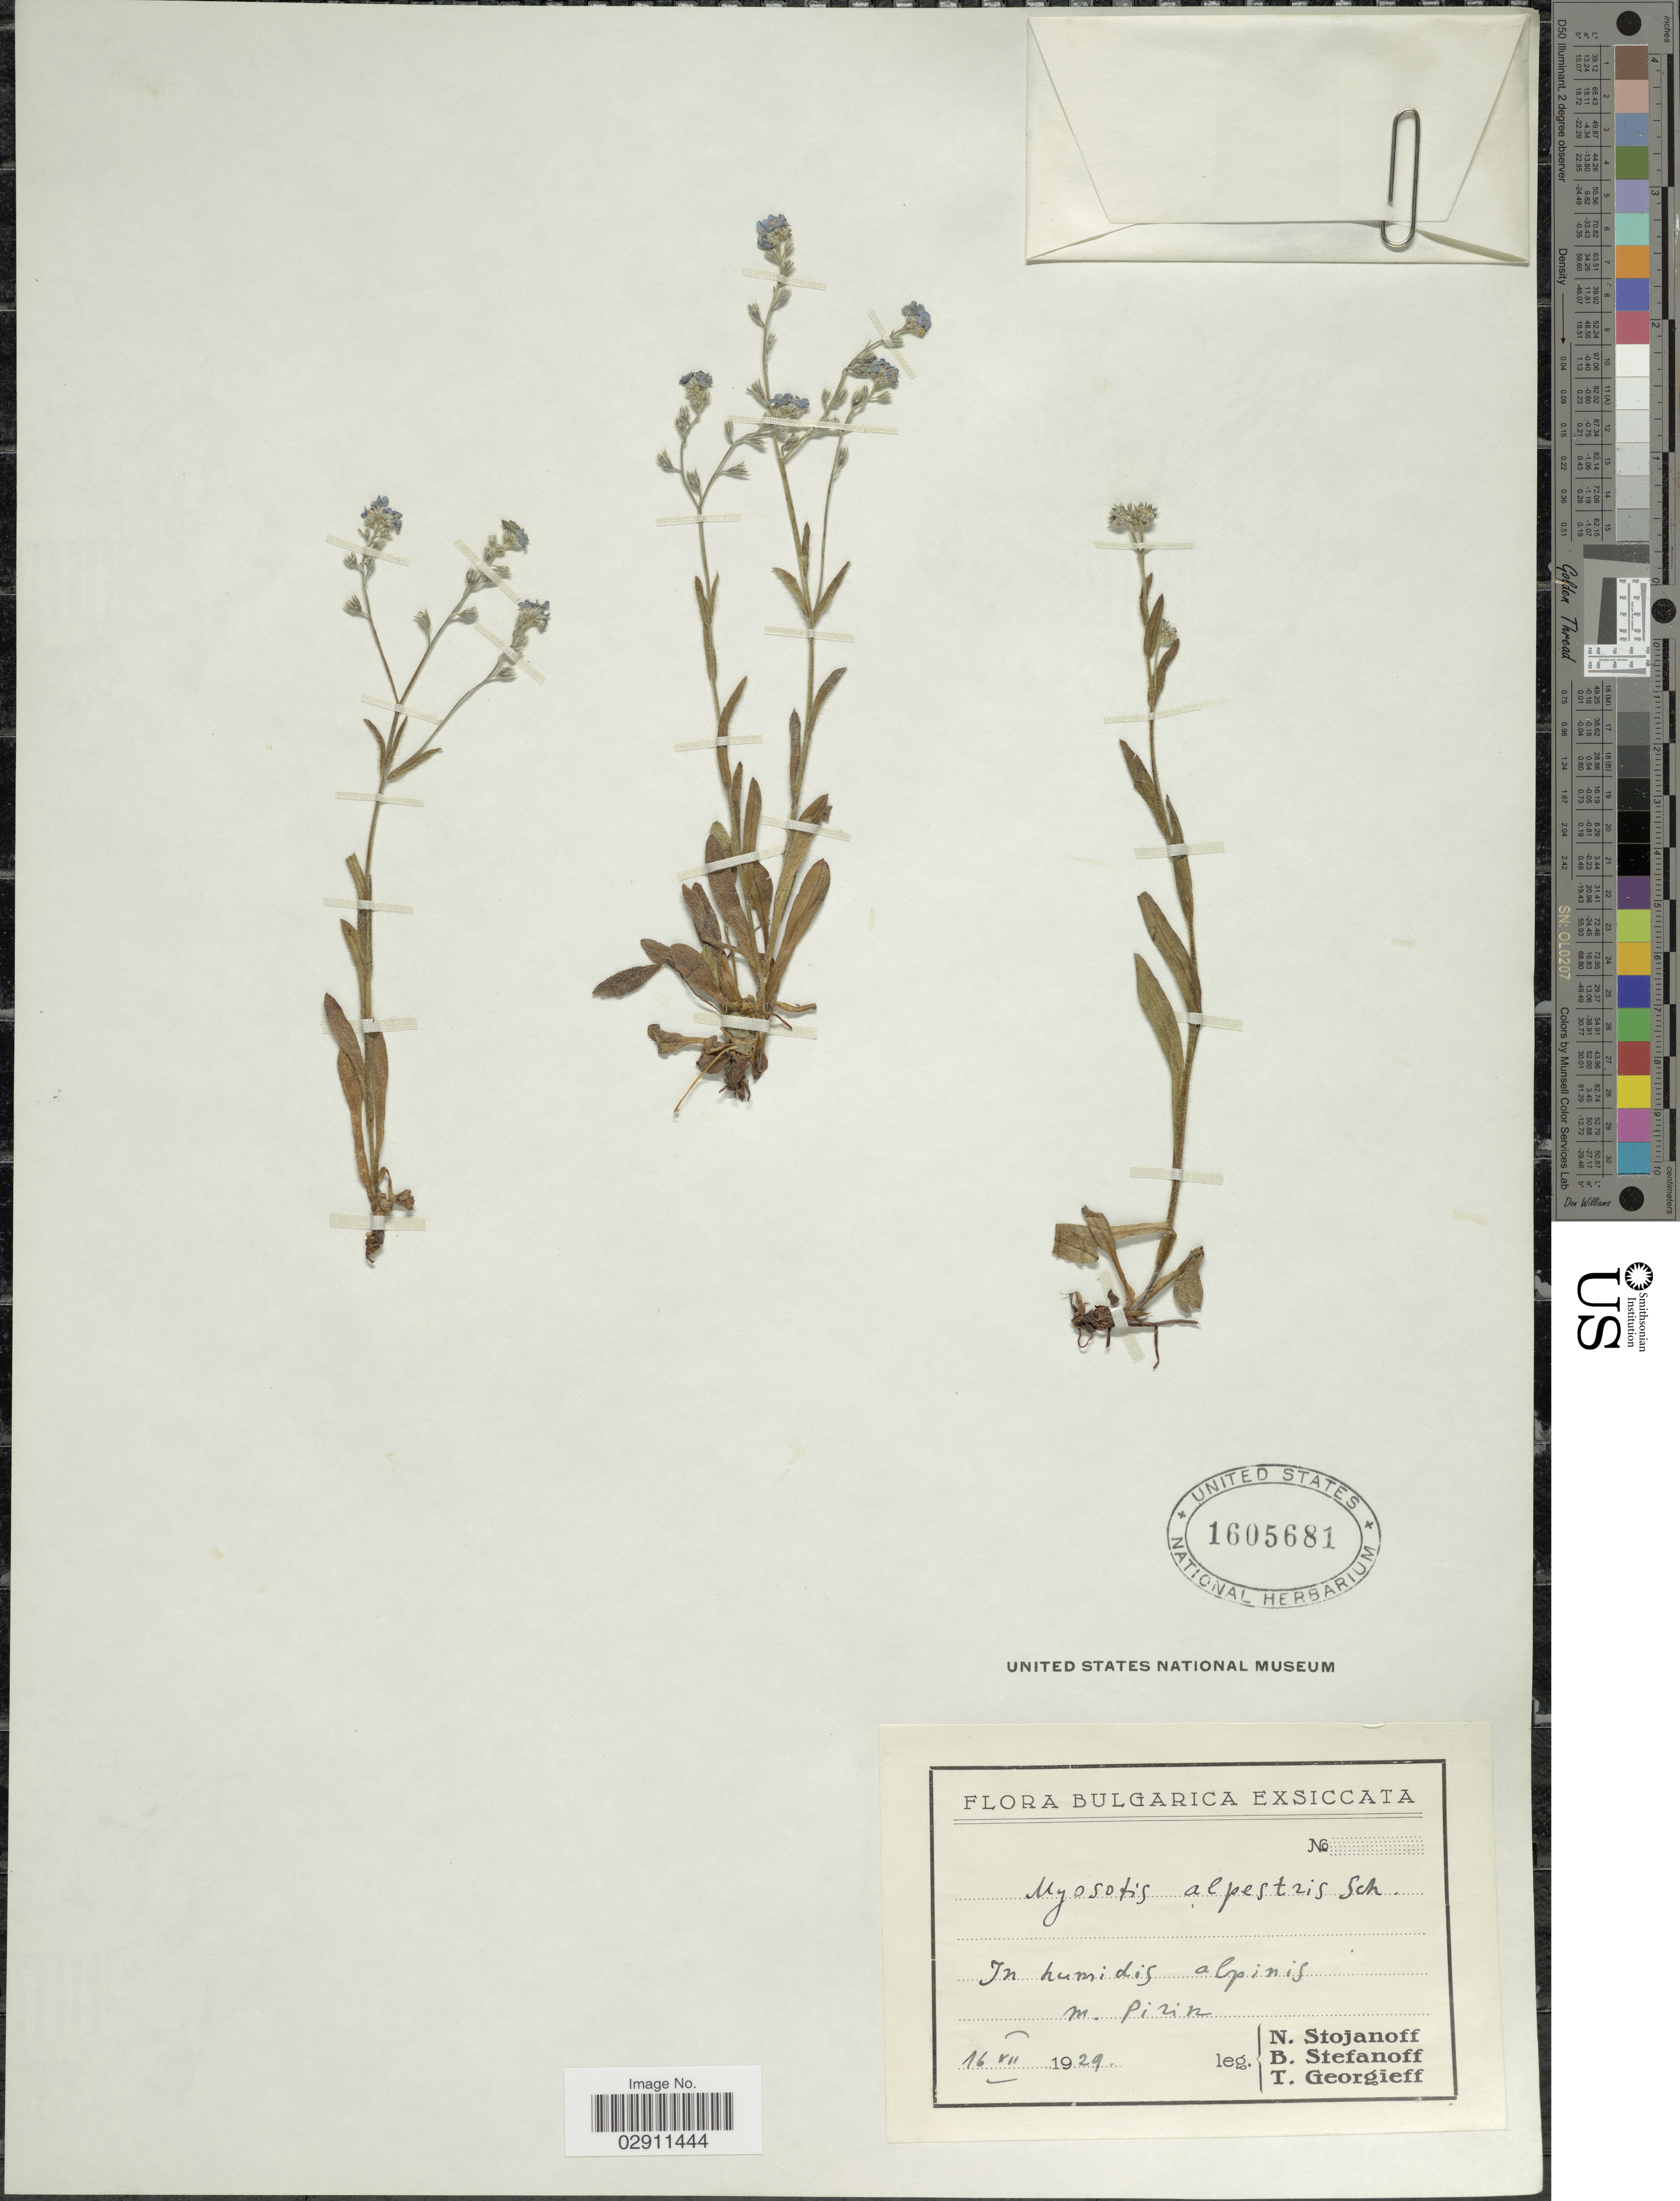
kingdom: Plantae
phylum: Tracheophyta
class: Magnoliopsida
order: Boraginales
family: Boraginaceae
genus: Myosotis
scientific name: Myosotis alpestris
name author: F.W. Schmidt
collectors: N. Stojanoff, B. Stefanoff & T. Georgieff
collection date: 1929-07-16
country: Bulgaria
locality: In humidis alpinis m Pirin.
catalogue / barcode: US 1605681